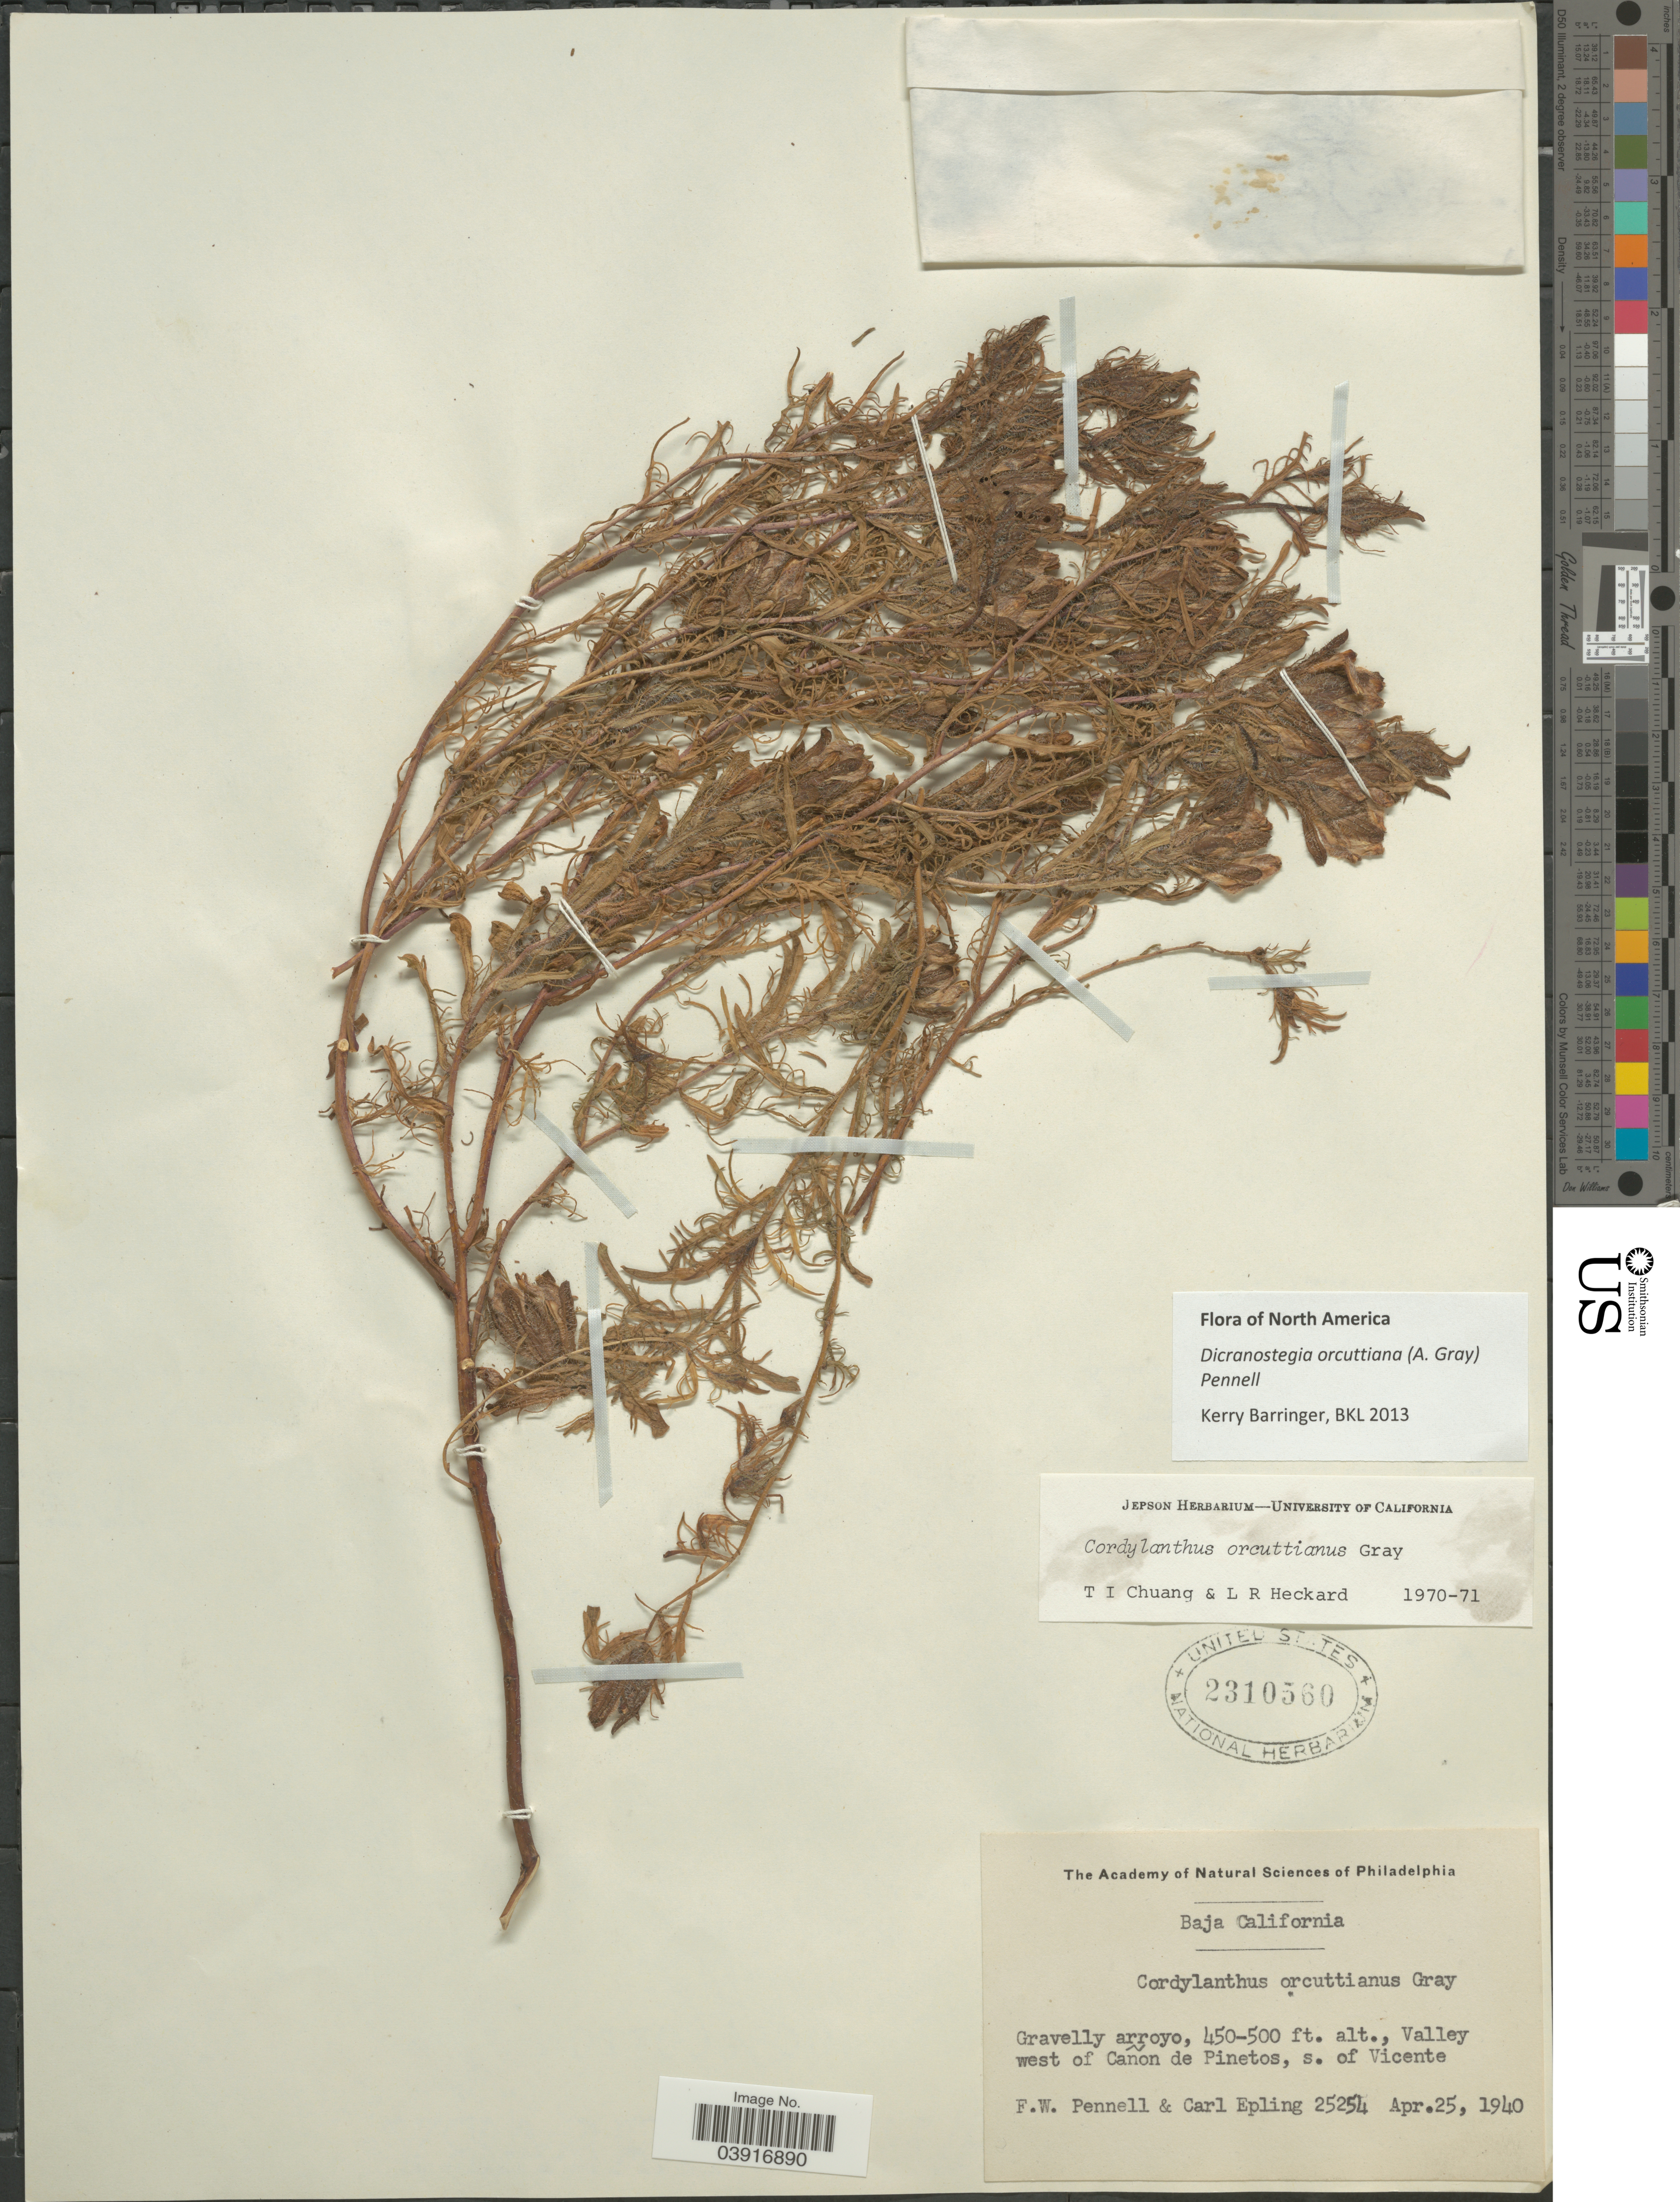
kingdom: Plantae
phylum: Tracheophyta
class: Magnoliopsida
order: Lamiales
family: Orobanchaceae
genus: Dicranostegia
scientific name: Dicranostegia orcuttiana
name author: (A. Gray) Pennell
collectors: F. W. Pennell & C. C. Epling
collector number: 25254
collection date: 1940-04-25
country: Mexico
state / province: Baja California Norte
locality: Valley west of Cañon de Pinetos, s. of Vicente.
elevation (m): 137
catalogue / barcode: US 2310560